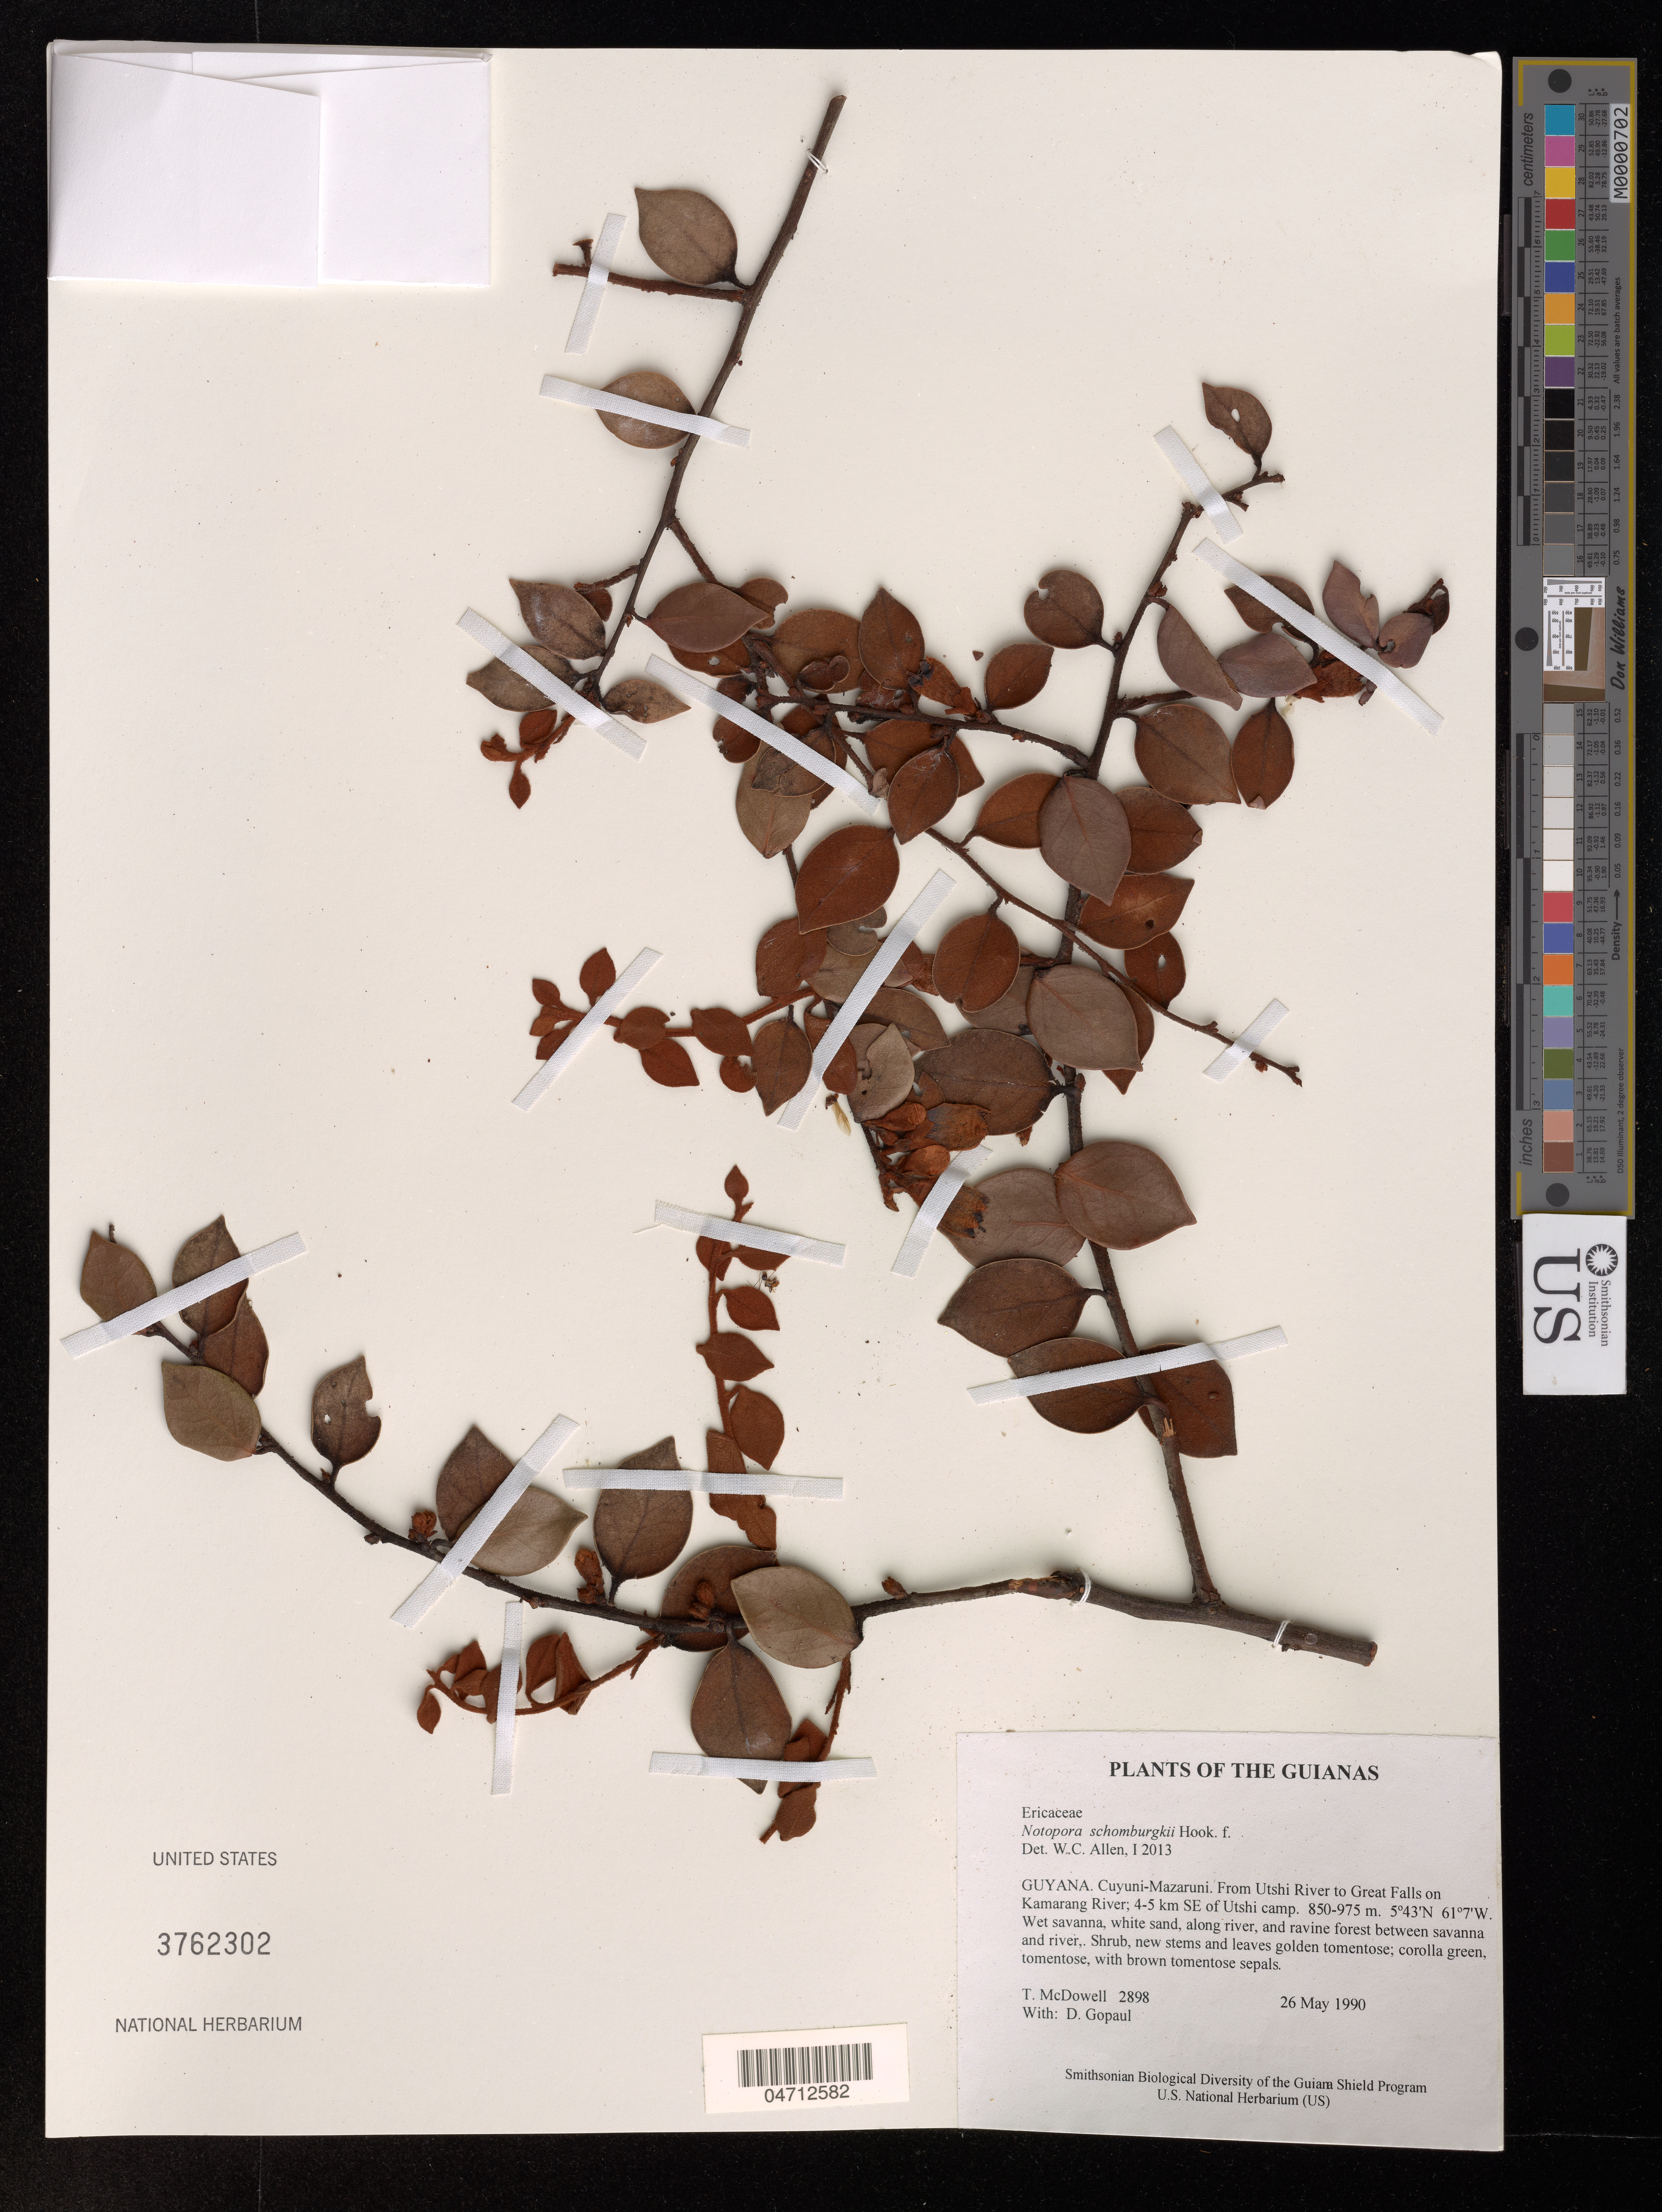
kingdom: Plantae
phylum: Tracheophyta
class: Magnoliopsida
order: Ericales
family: Ericaceae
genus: Notopora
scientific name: Notopora schomburgkii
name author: Hook. f.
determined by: Allen, W. C.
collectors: T. McDowell & D. Gopaul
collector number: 2898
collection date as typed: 26 May 1990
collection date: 1990-05-26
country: Guyana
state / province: Cuyuni-Mazaruni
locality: From Utshi River to Great Falls on Kamarang River; 4-5 km SE of Utshi camp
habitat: Wet savanna, white sand, along river, and ravine forest between savanna and river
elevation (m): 850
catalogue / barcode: US 3762302